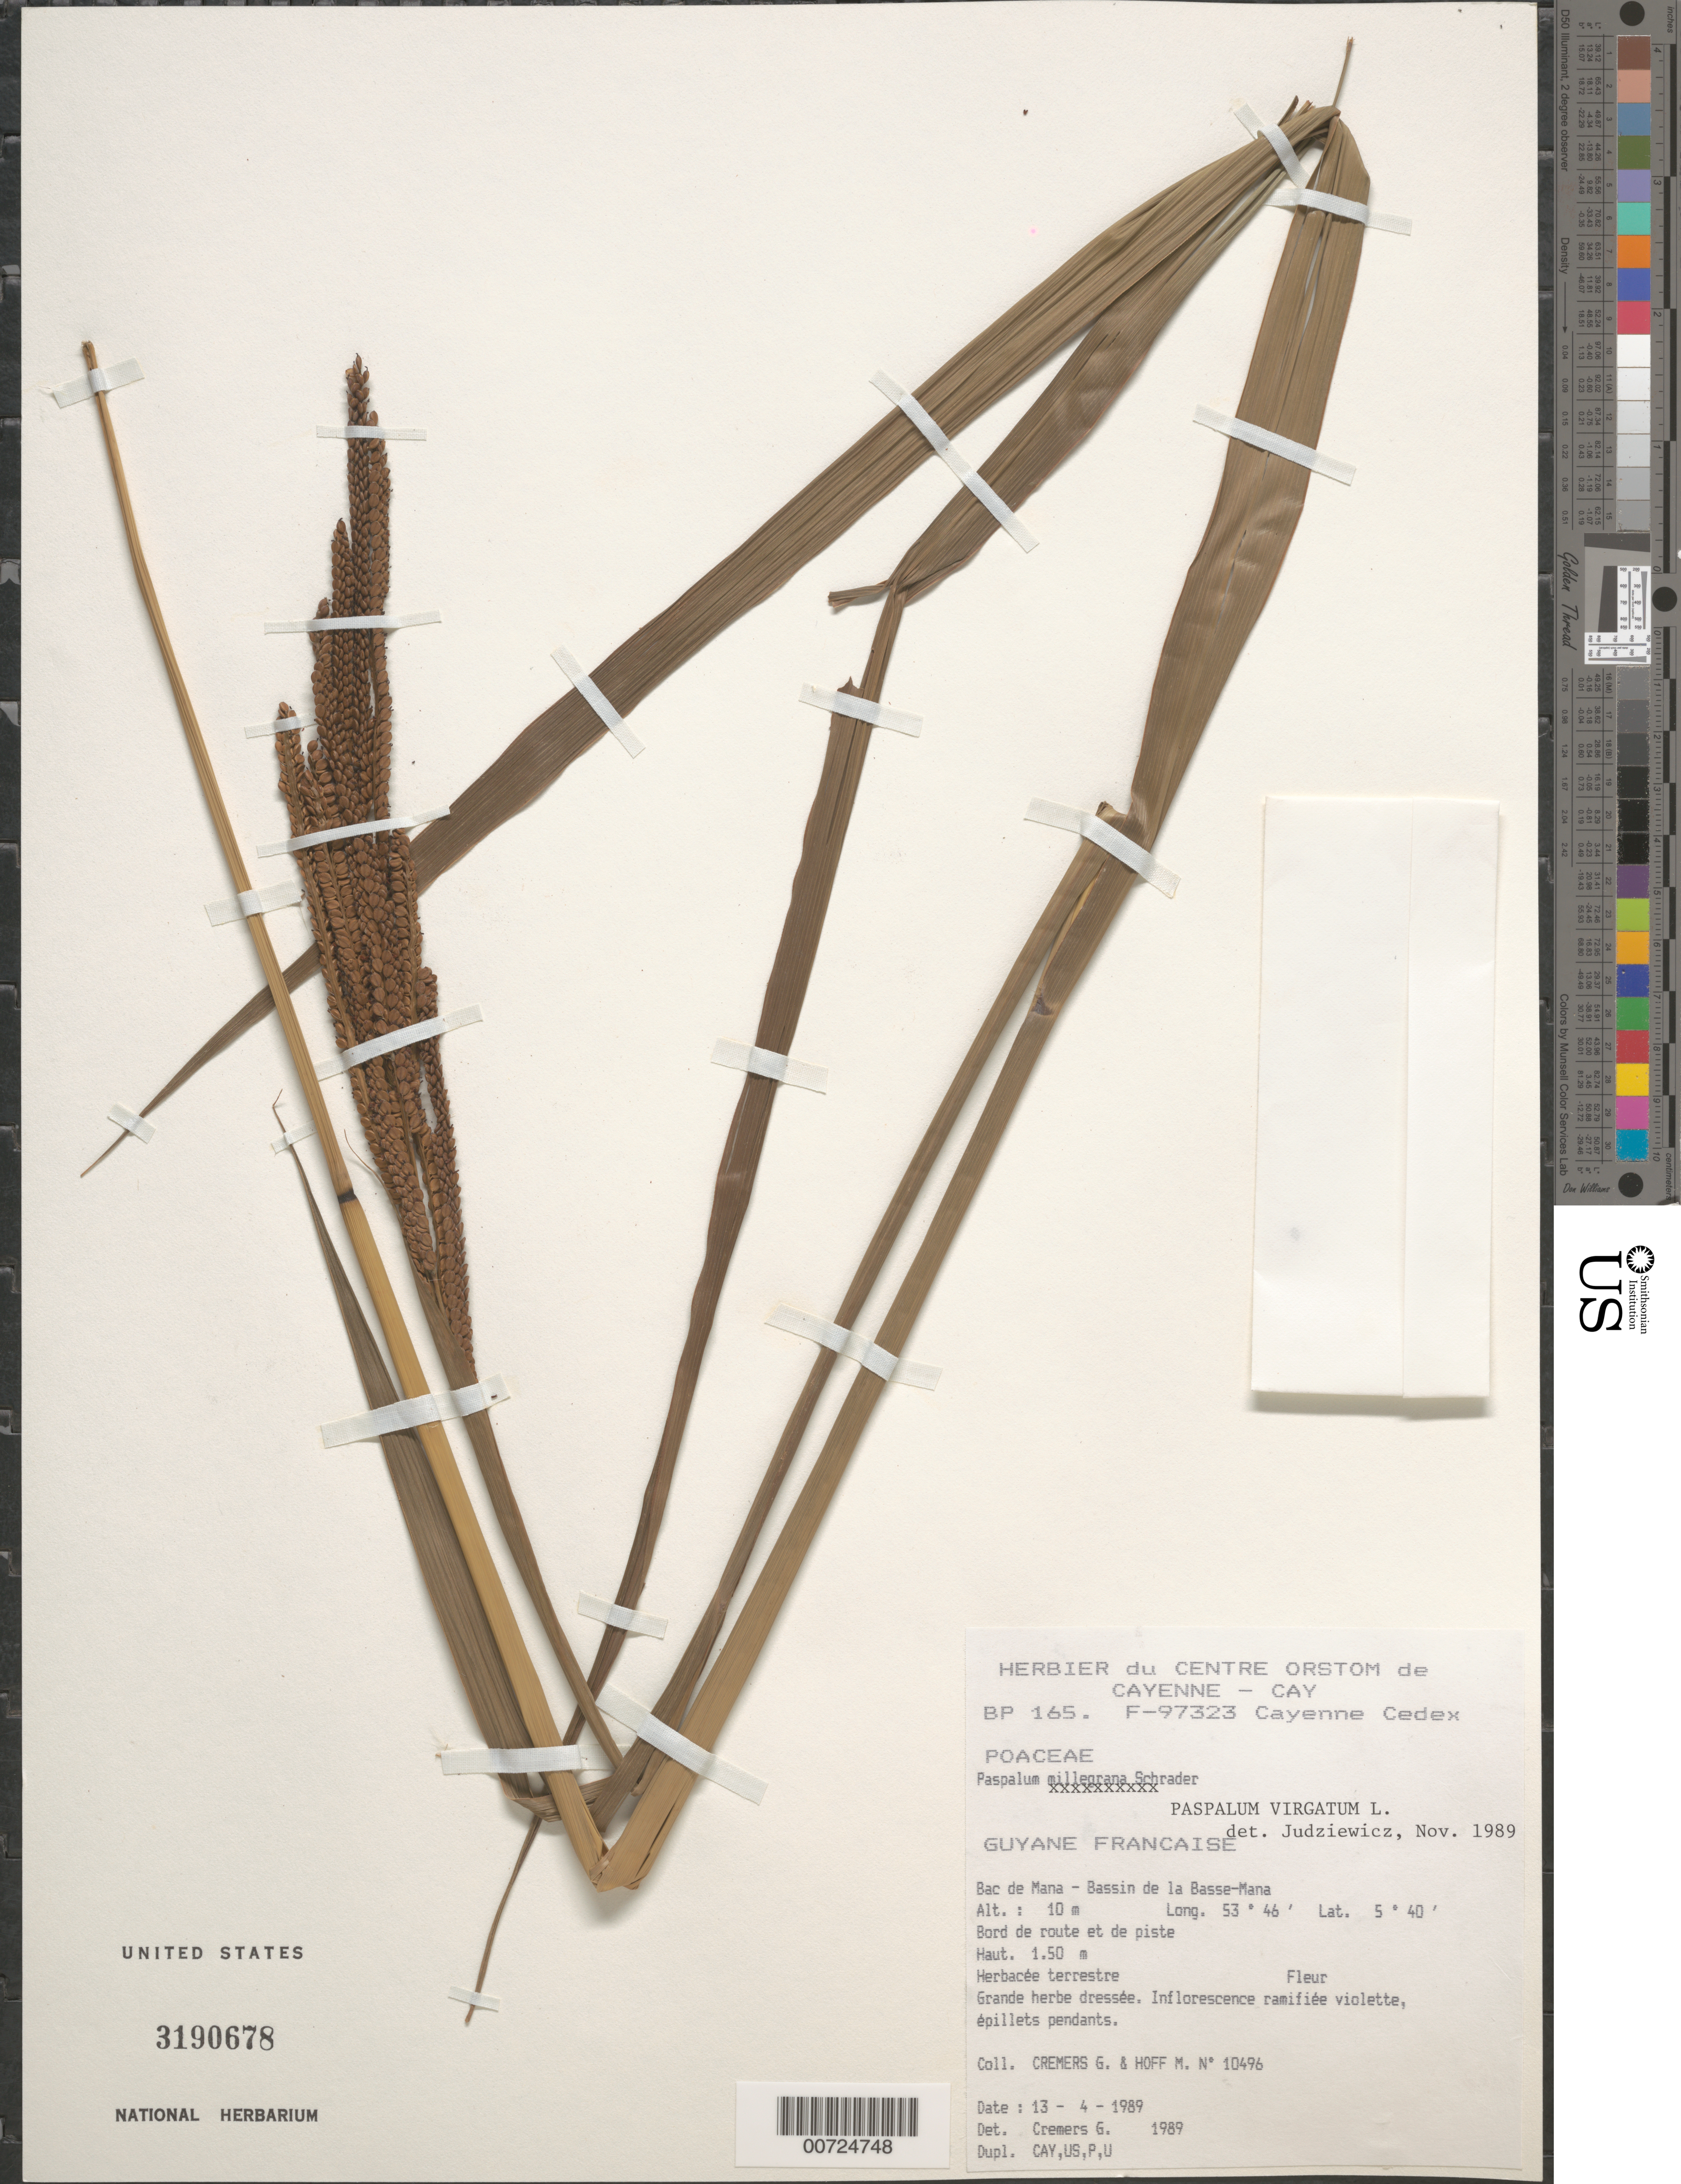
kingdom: Plantae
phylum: Tracheophyta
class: Liliopsida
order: Poales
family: Poaceae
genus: Paspalum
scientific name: Paspalum virgatum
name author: L.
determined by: Judziewicz, E. J.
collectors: G. Cremers & M. Hoff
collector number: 10496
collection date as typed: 13-Apr-89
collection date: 1989-04-13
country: French Guiana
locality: Bac de Mana, Bassin de la Basse-Mana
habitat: Along road and trail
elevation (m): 10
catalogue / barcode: US 3190678